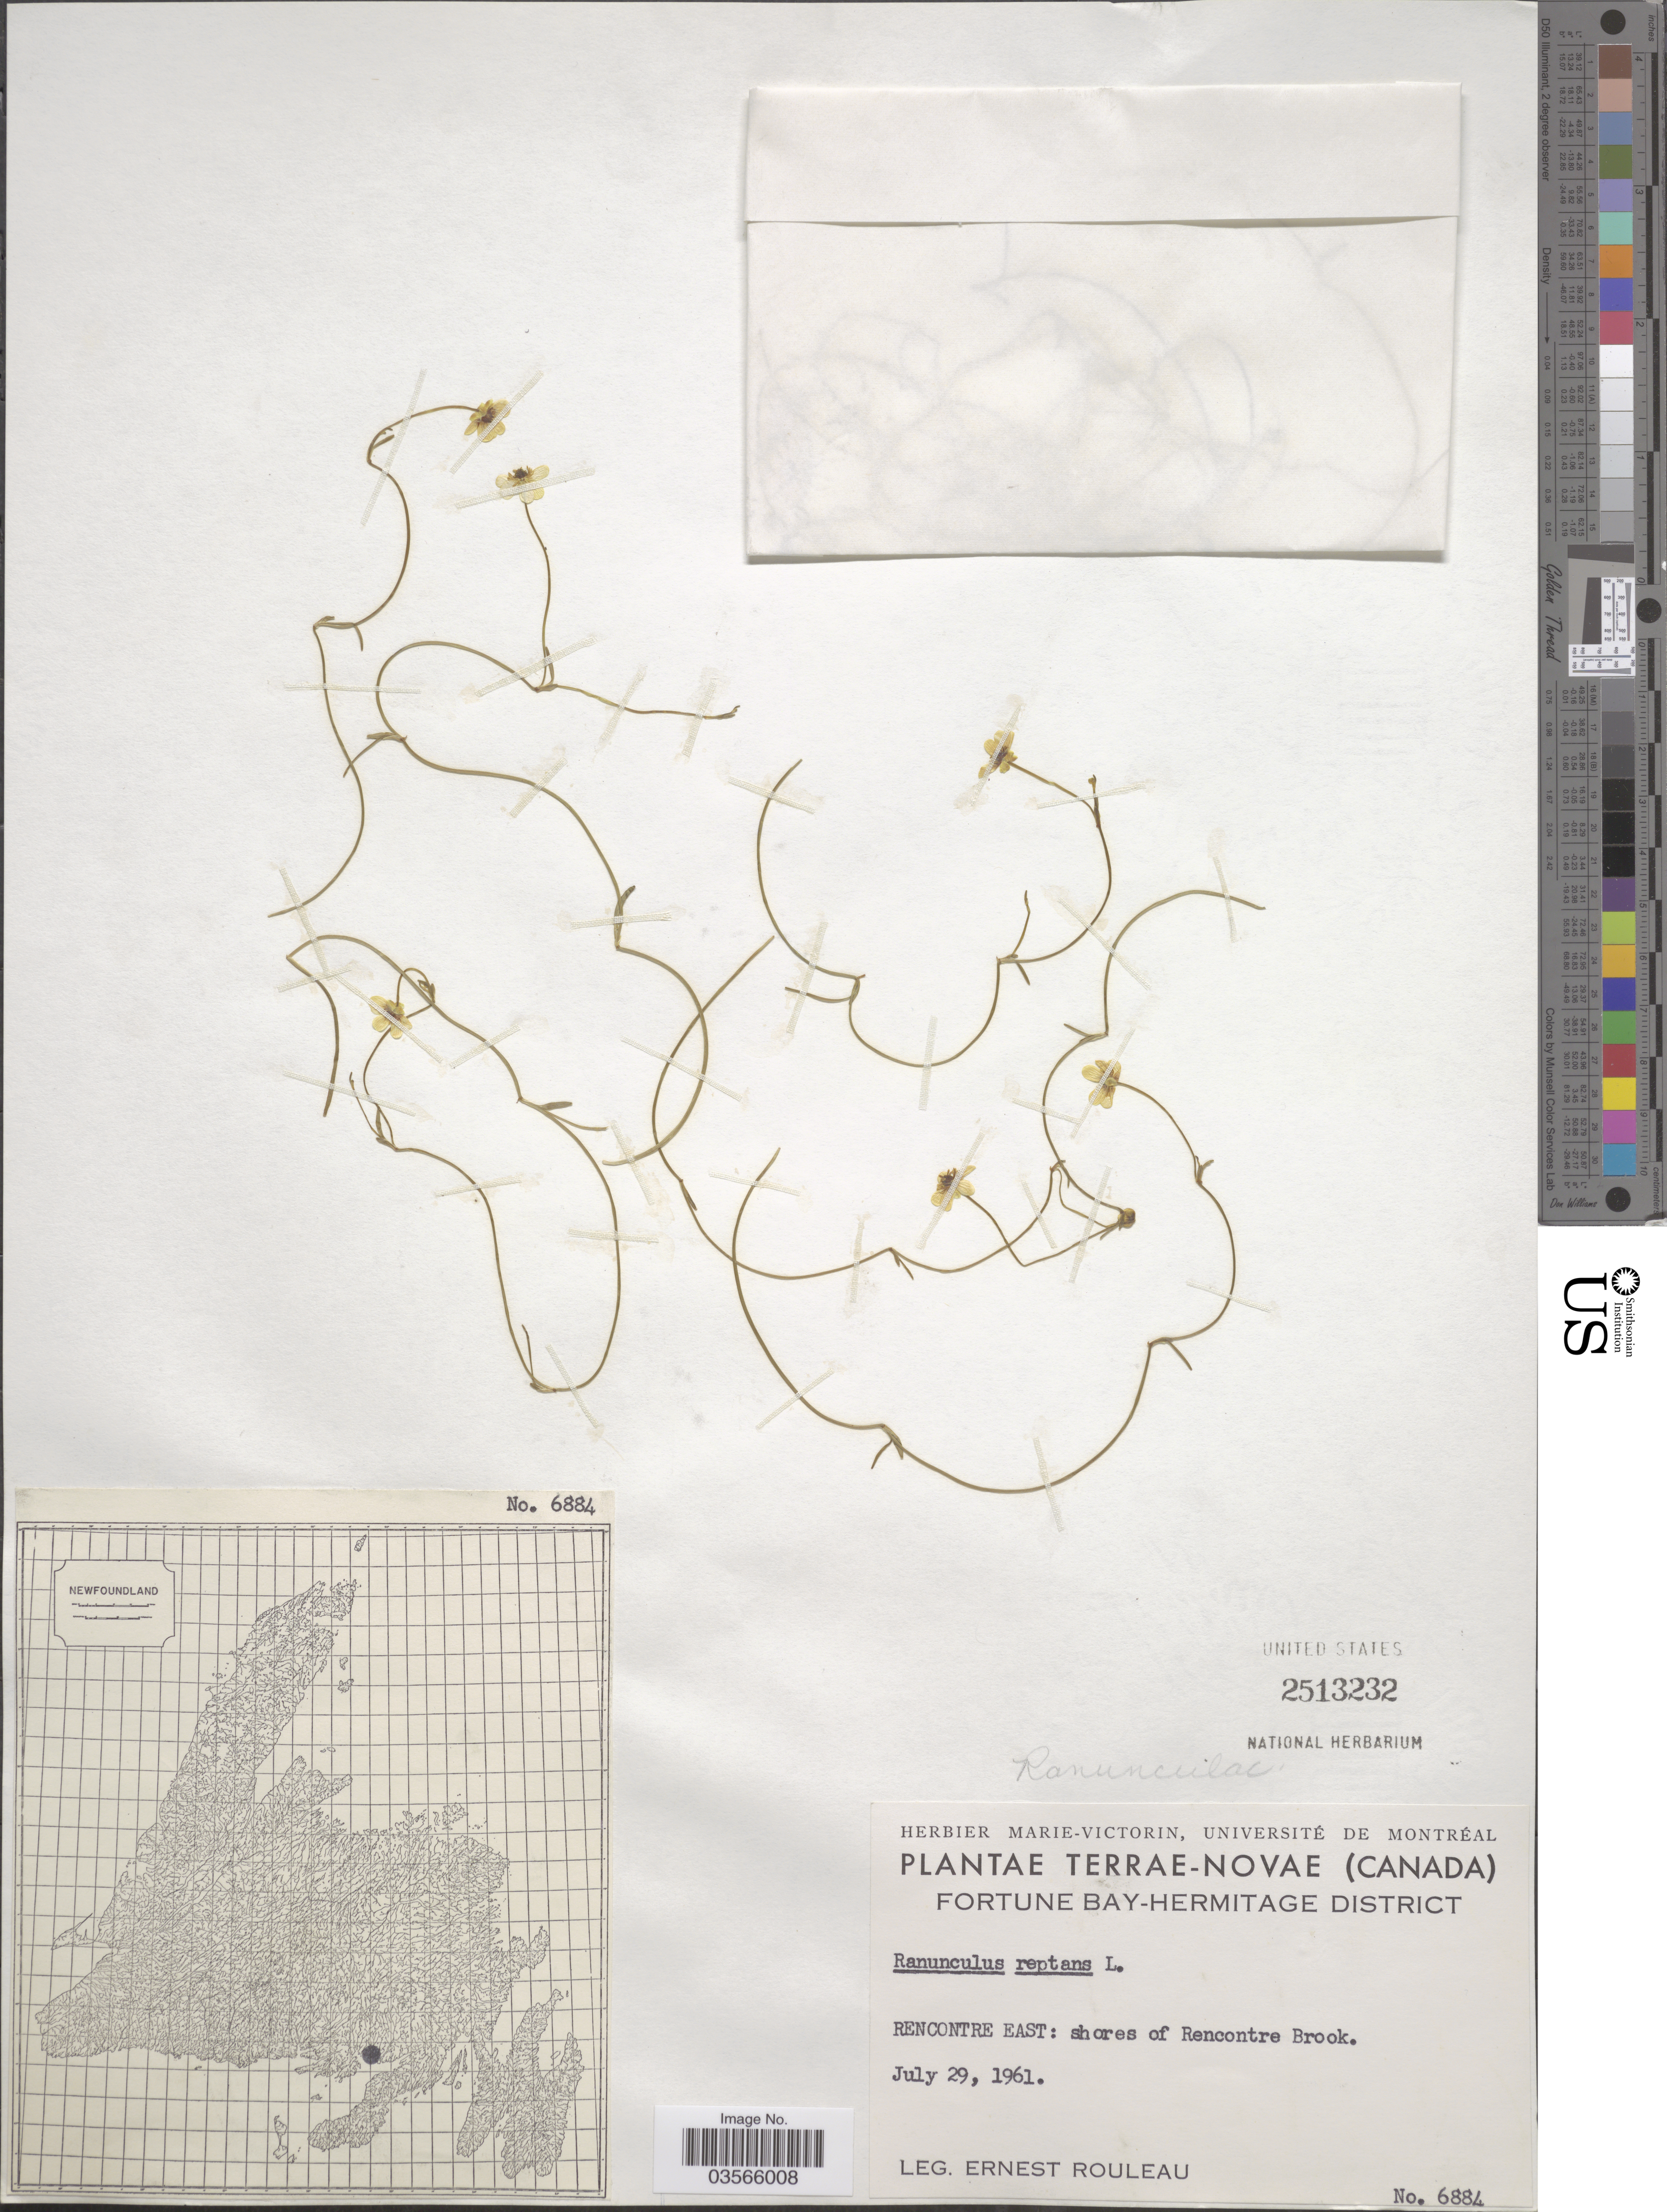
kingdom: Plantae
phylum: Tracheophyta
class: Magnoliopsida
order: Ranunculales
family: Ranunculaceae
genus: Ranunculus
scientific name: Ranunculus flammula var. filiformis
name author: (Michx.) Hook.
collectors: E. Rouleau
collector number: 6884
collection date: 1961-07-29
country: Canada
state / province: Newfoundland and Labrador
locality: Terrae-Novae. Fortune Bay-Hermitage District. Rencontre East: shores of Rencontre Brook.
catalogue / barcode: US 2513232